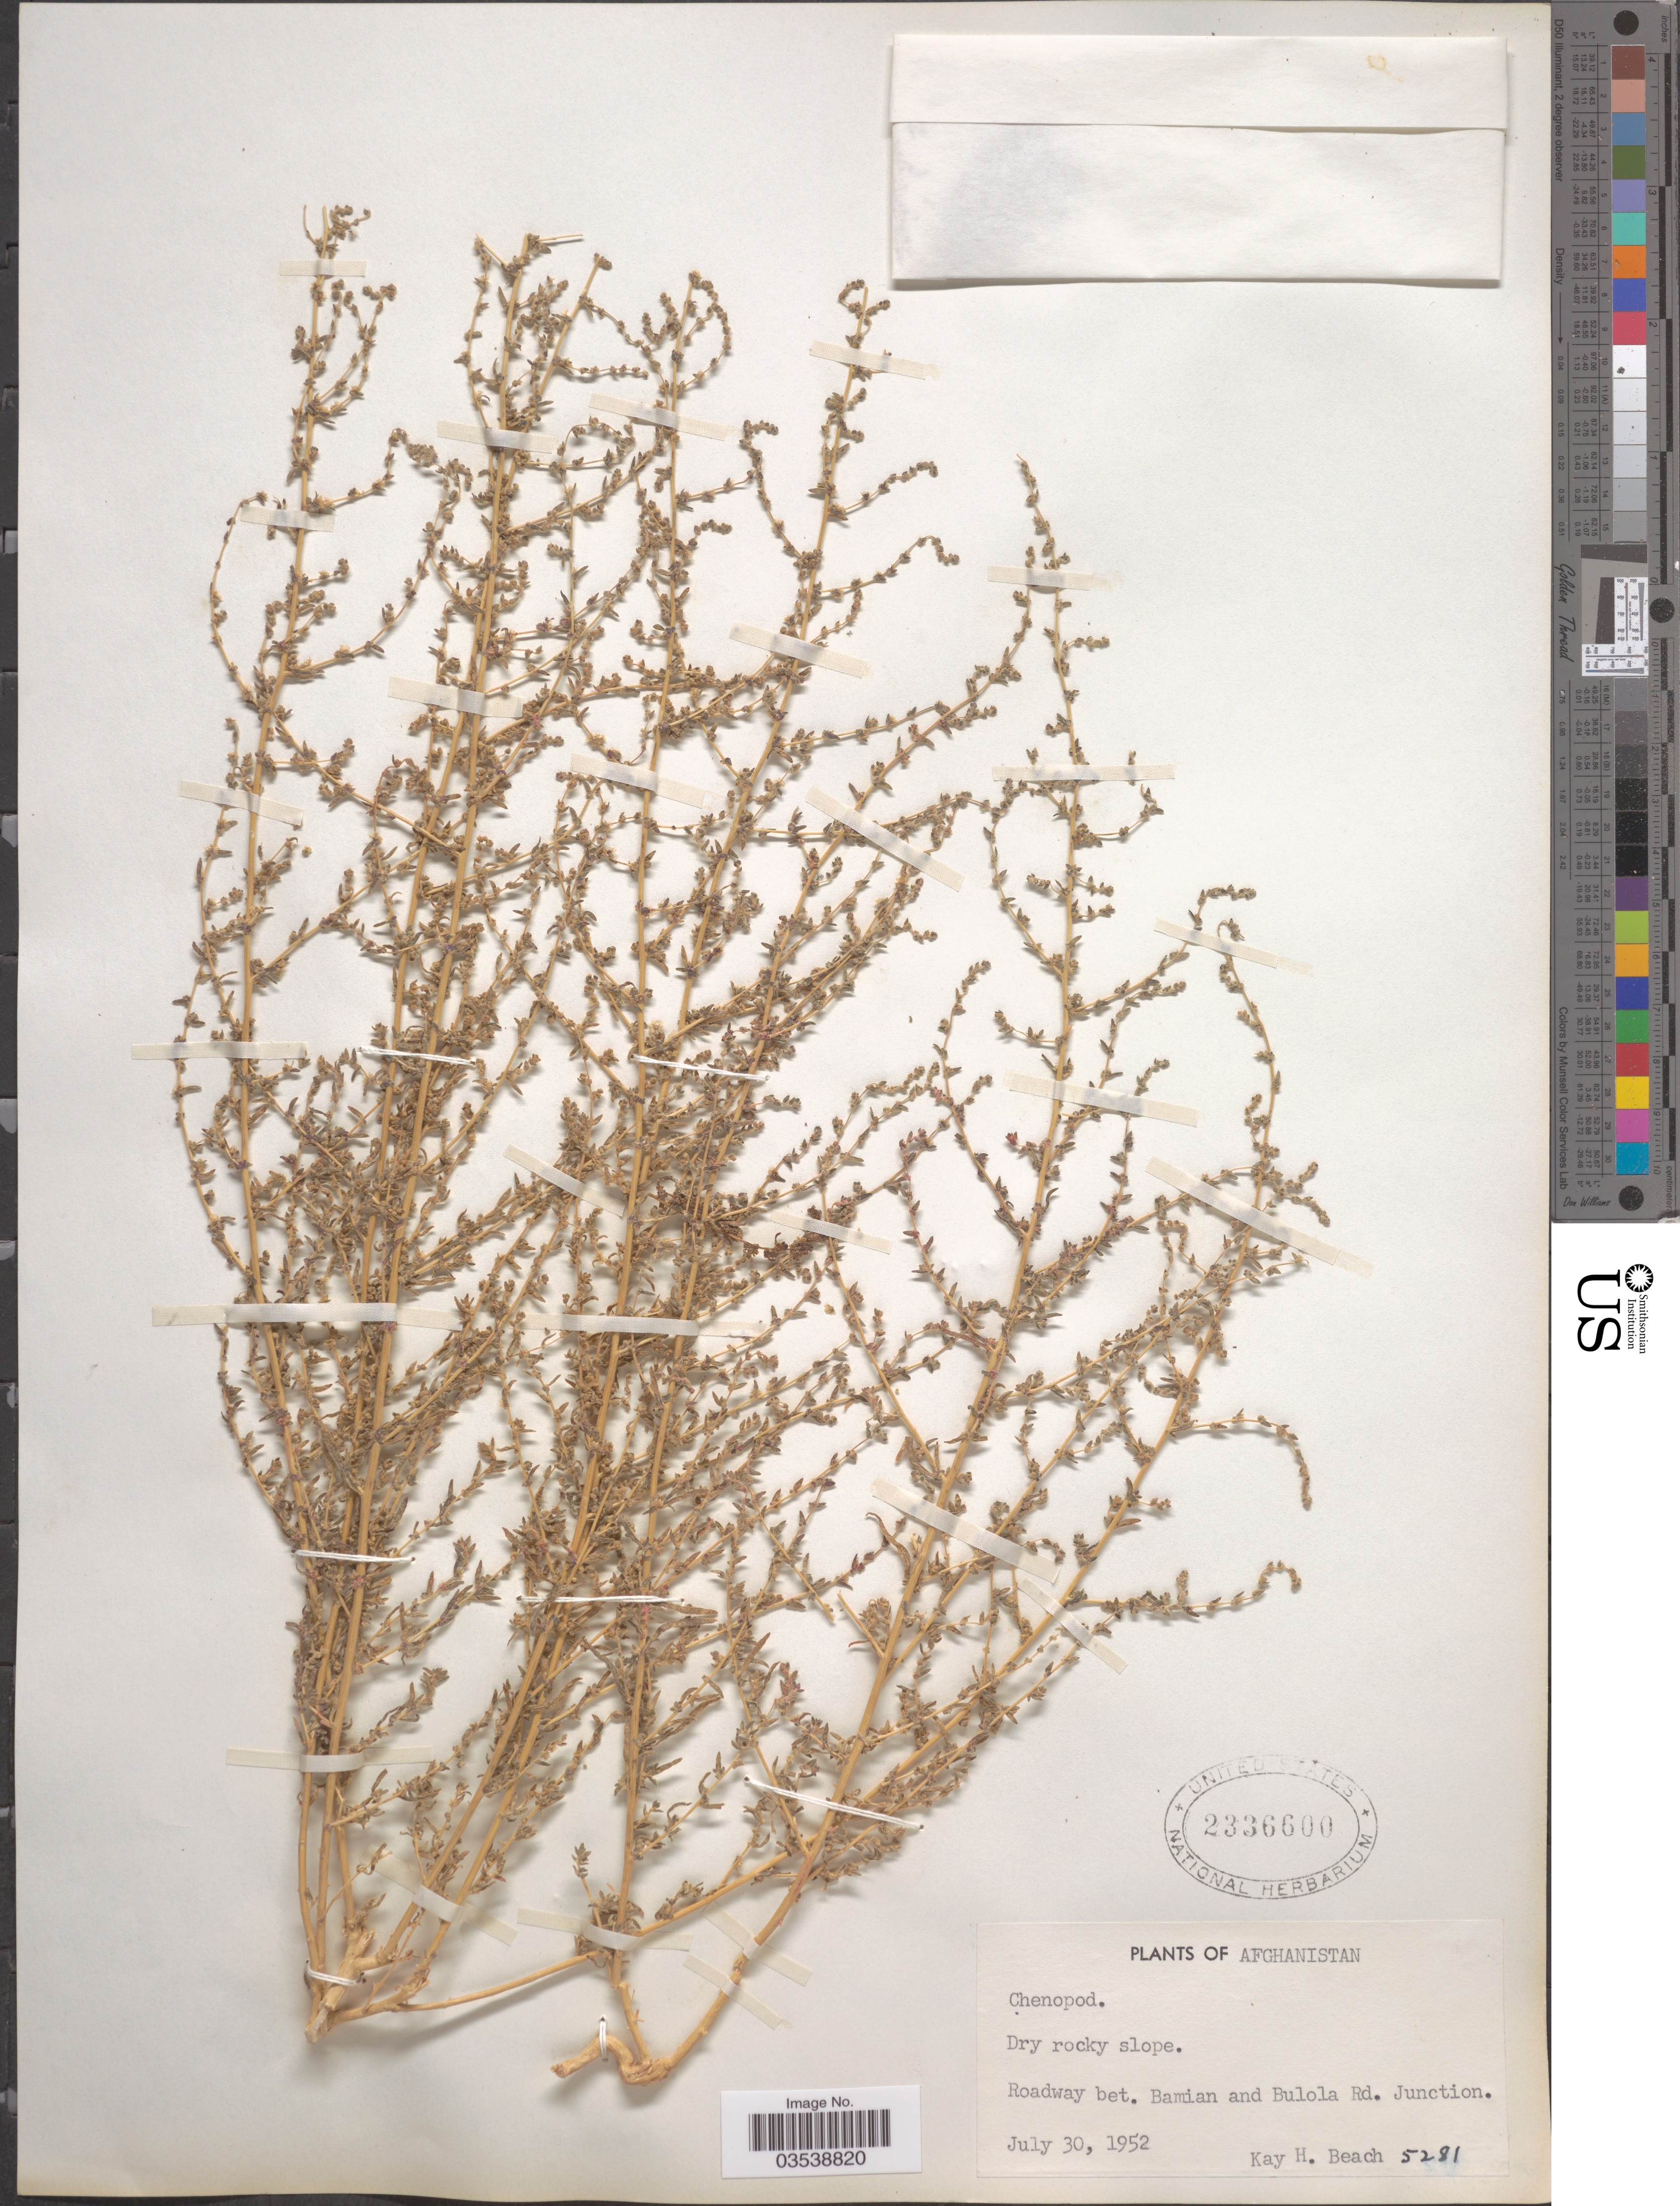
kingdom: Plantae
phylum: Tracheophyta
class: Magnoliopsida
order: Caryophyllales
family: Amaranthaceae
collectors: K. H. Beach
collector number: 5281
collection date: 1952-07-30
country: Afghanistan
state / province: Bamian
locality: Roadway bet. Bamian and Bulola Rd. Junction.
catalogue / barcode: US 2336600